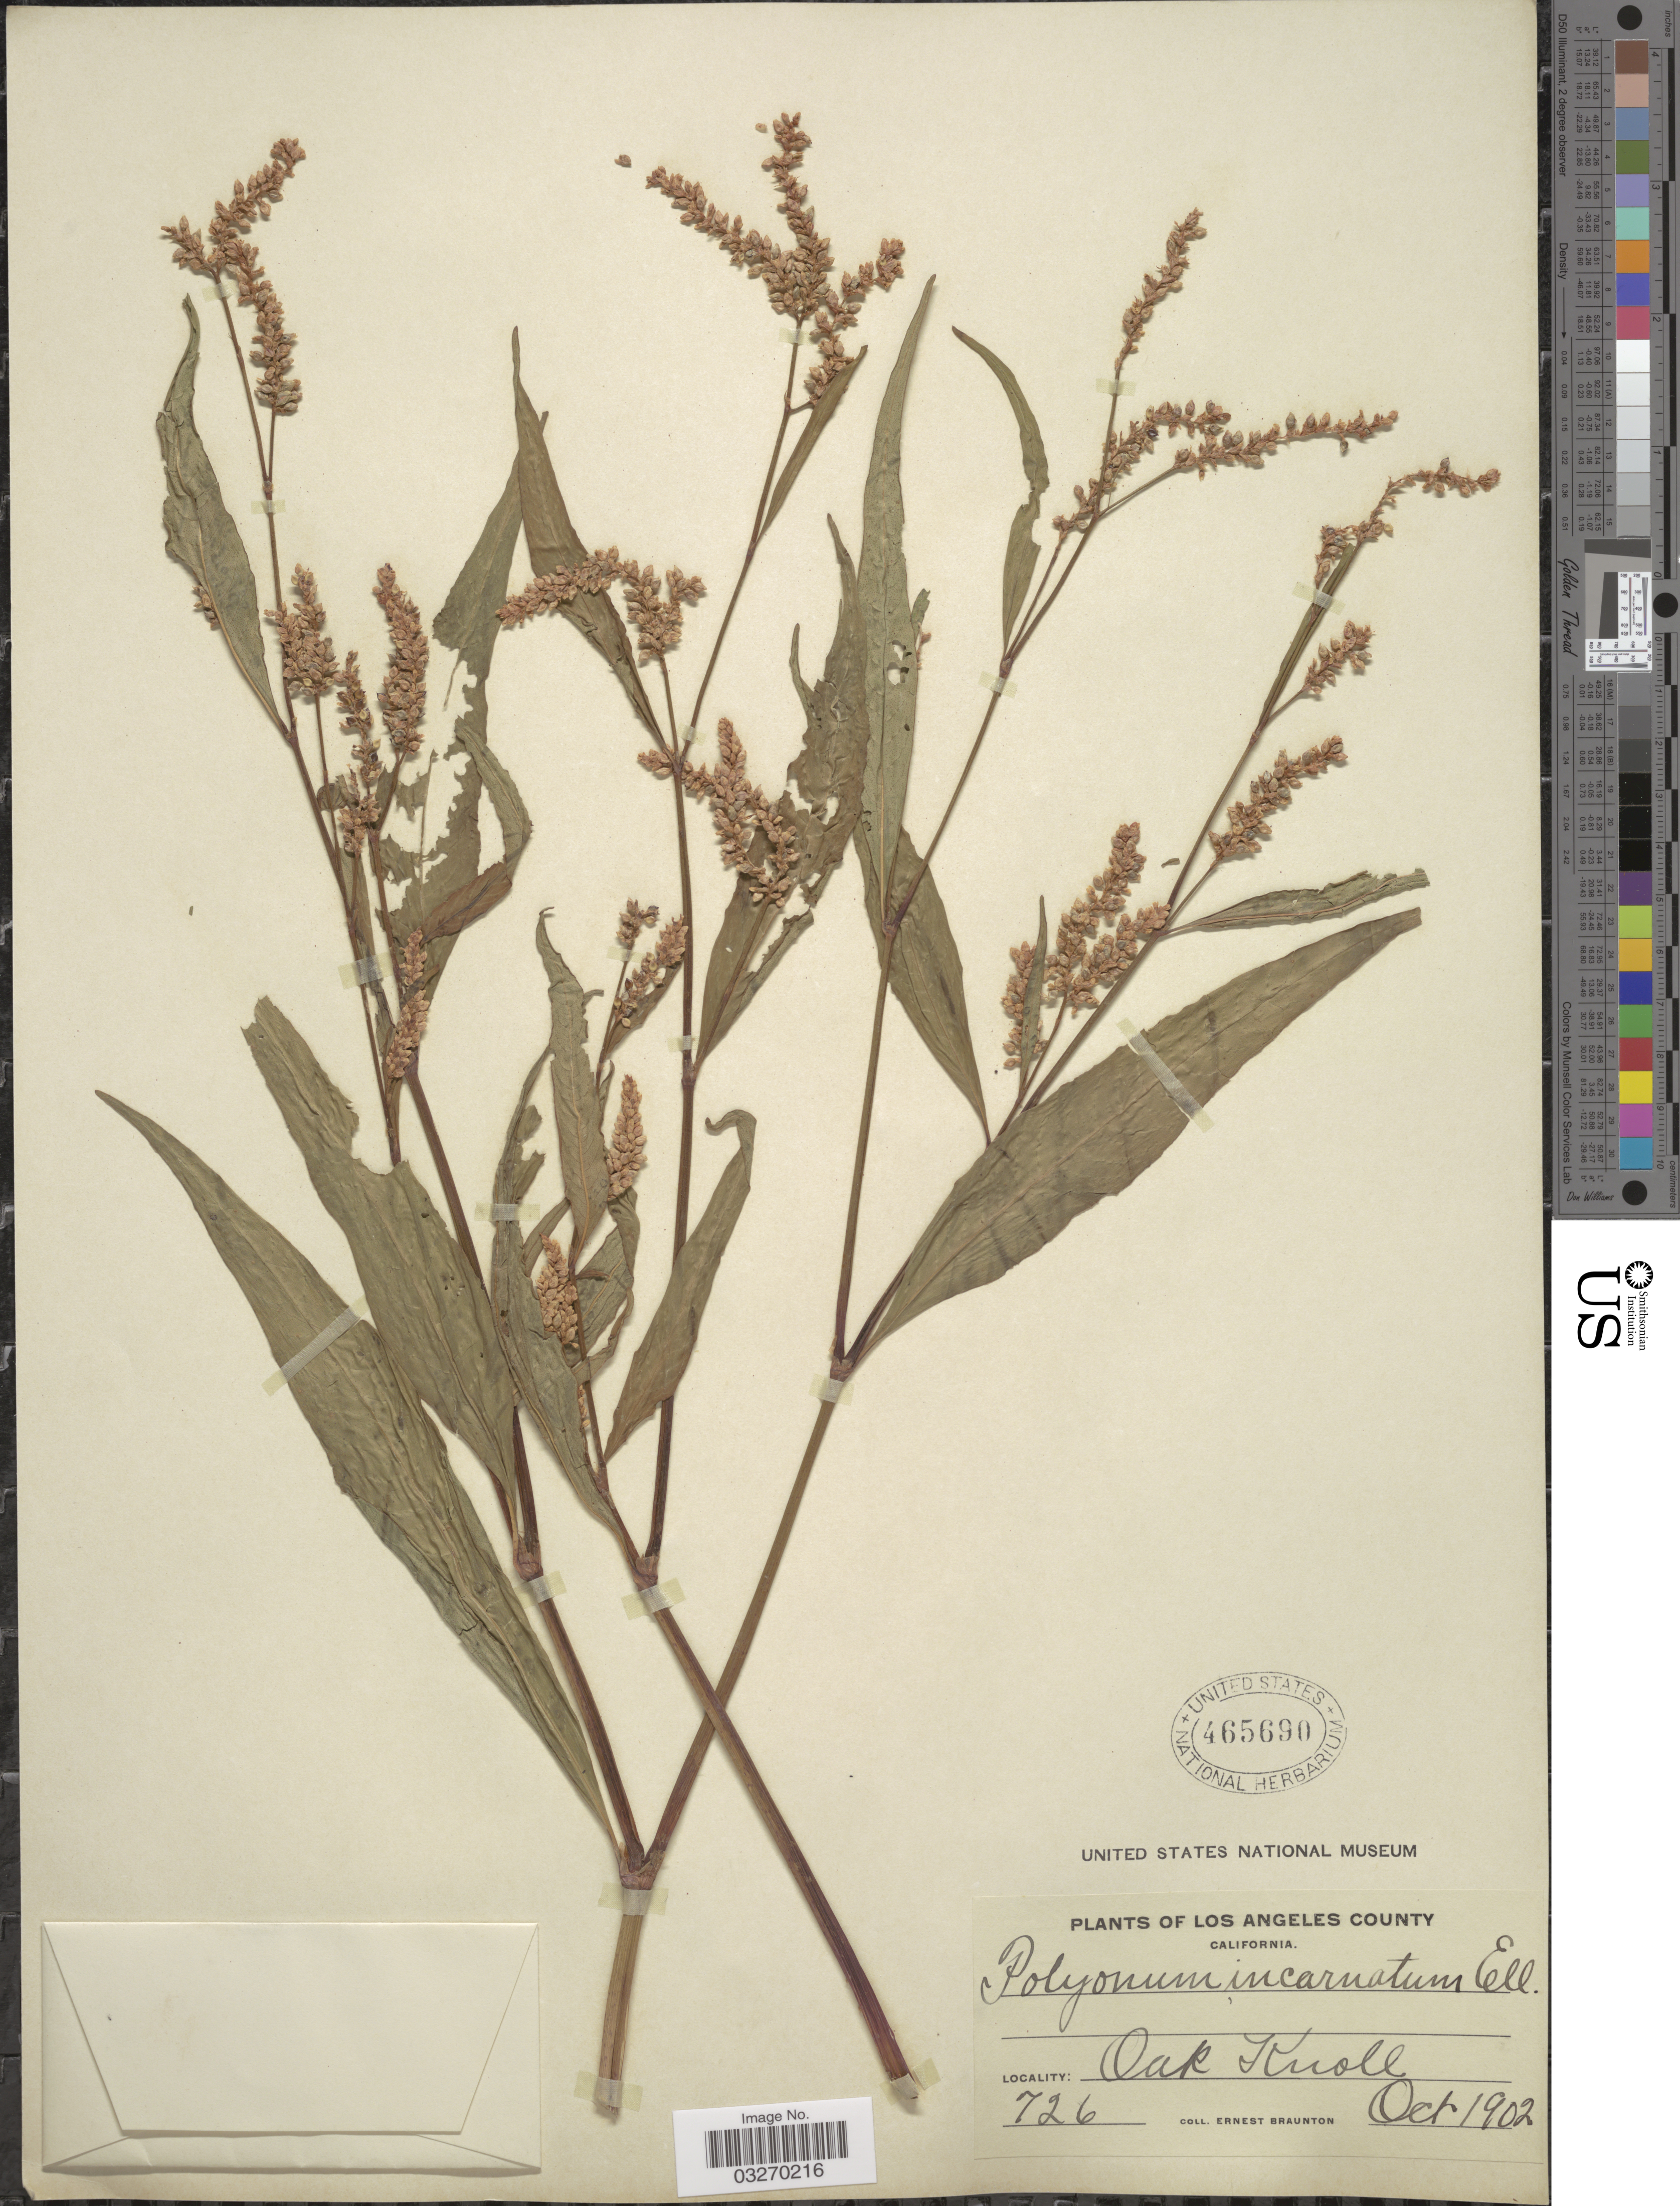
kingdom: Plantae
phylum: Tracheophyta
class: Magnoliopsida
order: Caryophyllales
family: Polygonaceae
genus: Persicaria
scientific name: Persicaria lapathifolia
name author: (L.) Delarbre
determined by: Atha, D. E.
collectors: E. Braunton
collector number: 726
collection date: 1902-10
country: United States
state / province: California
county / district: Los Angeles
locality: Los Angeles County. Oak Knoll.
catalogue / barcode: US 465690